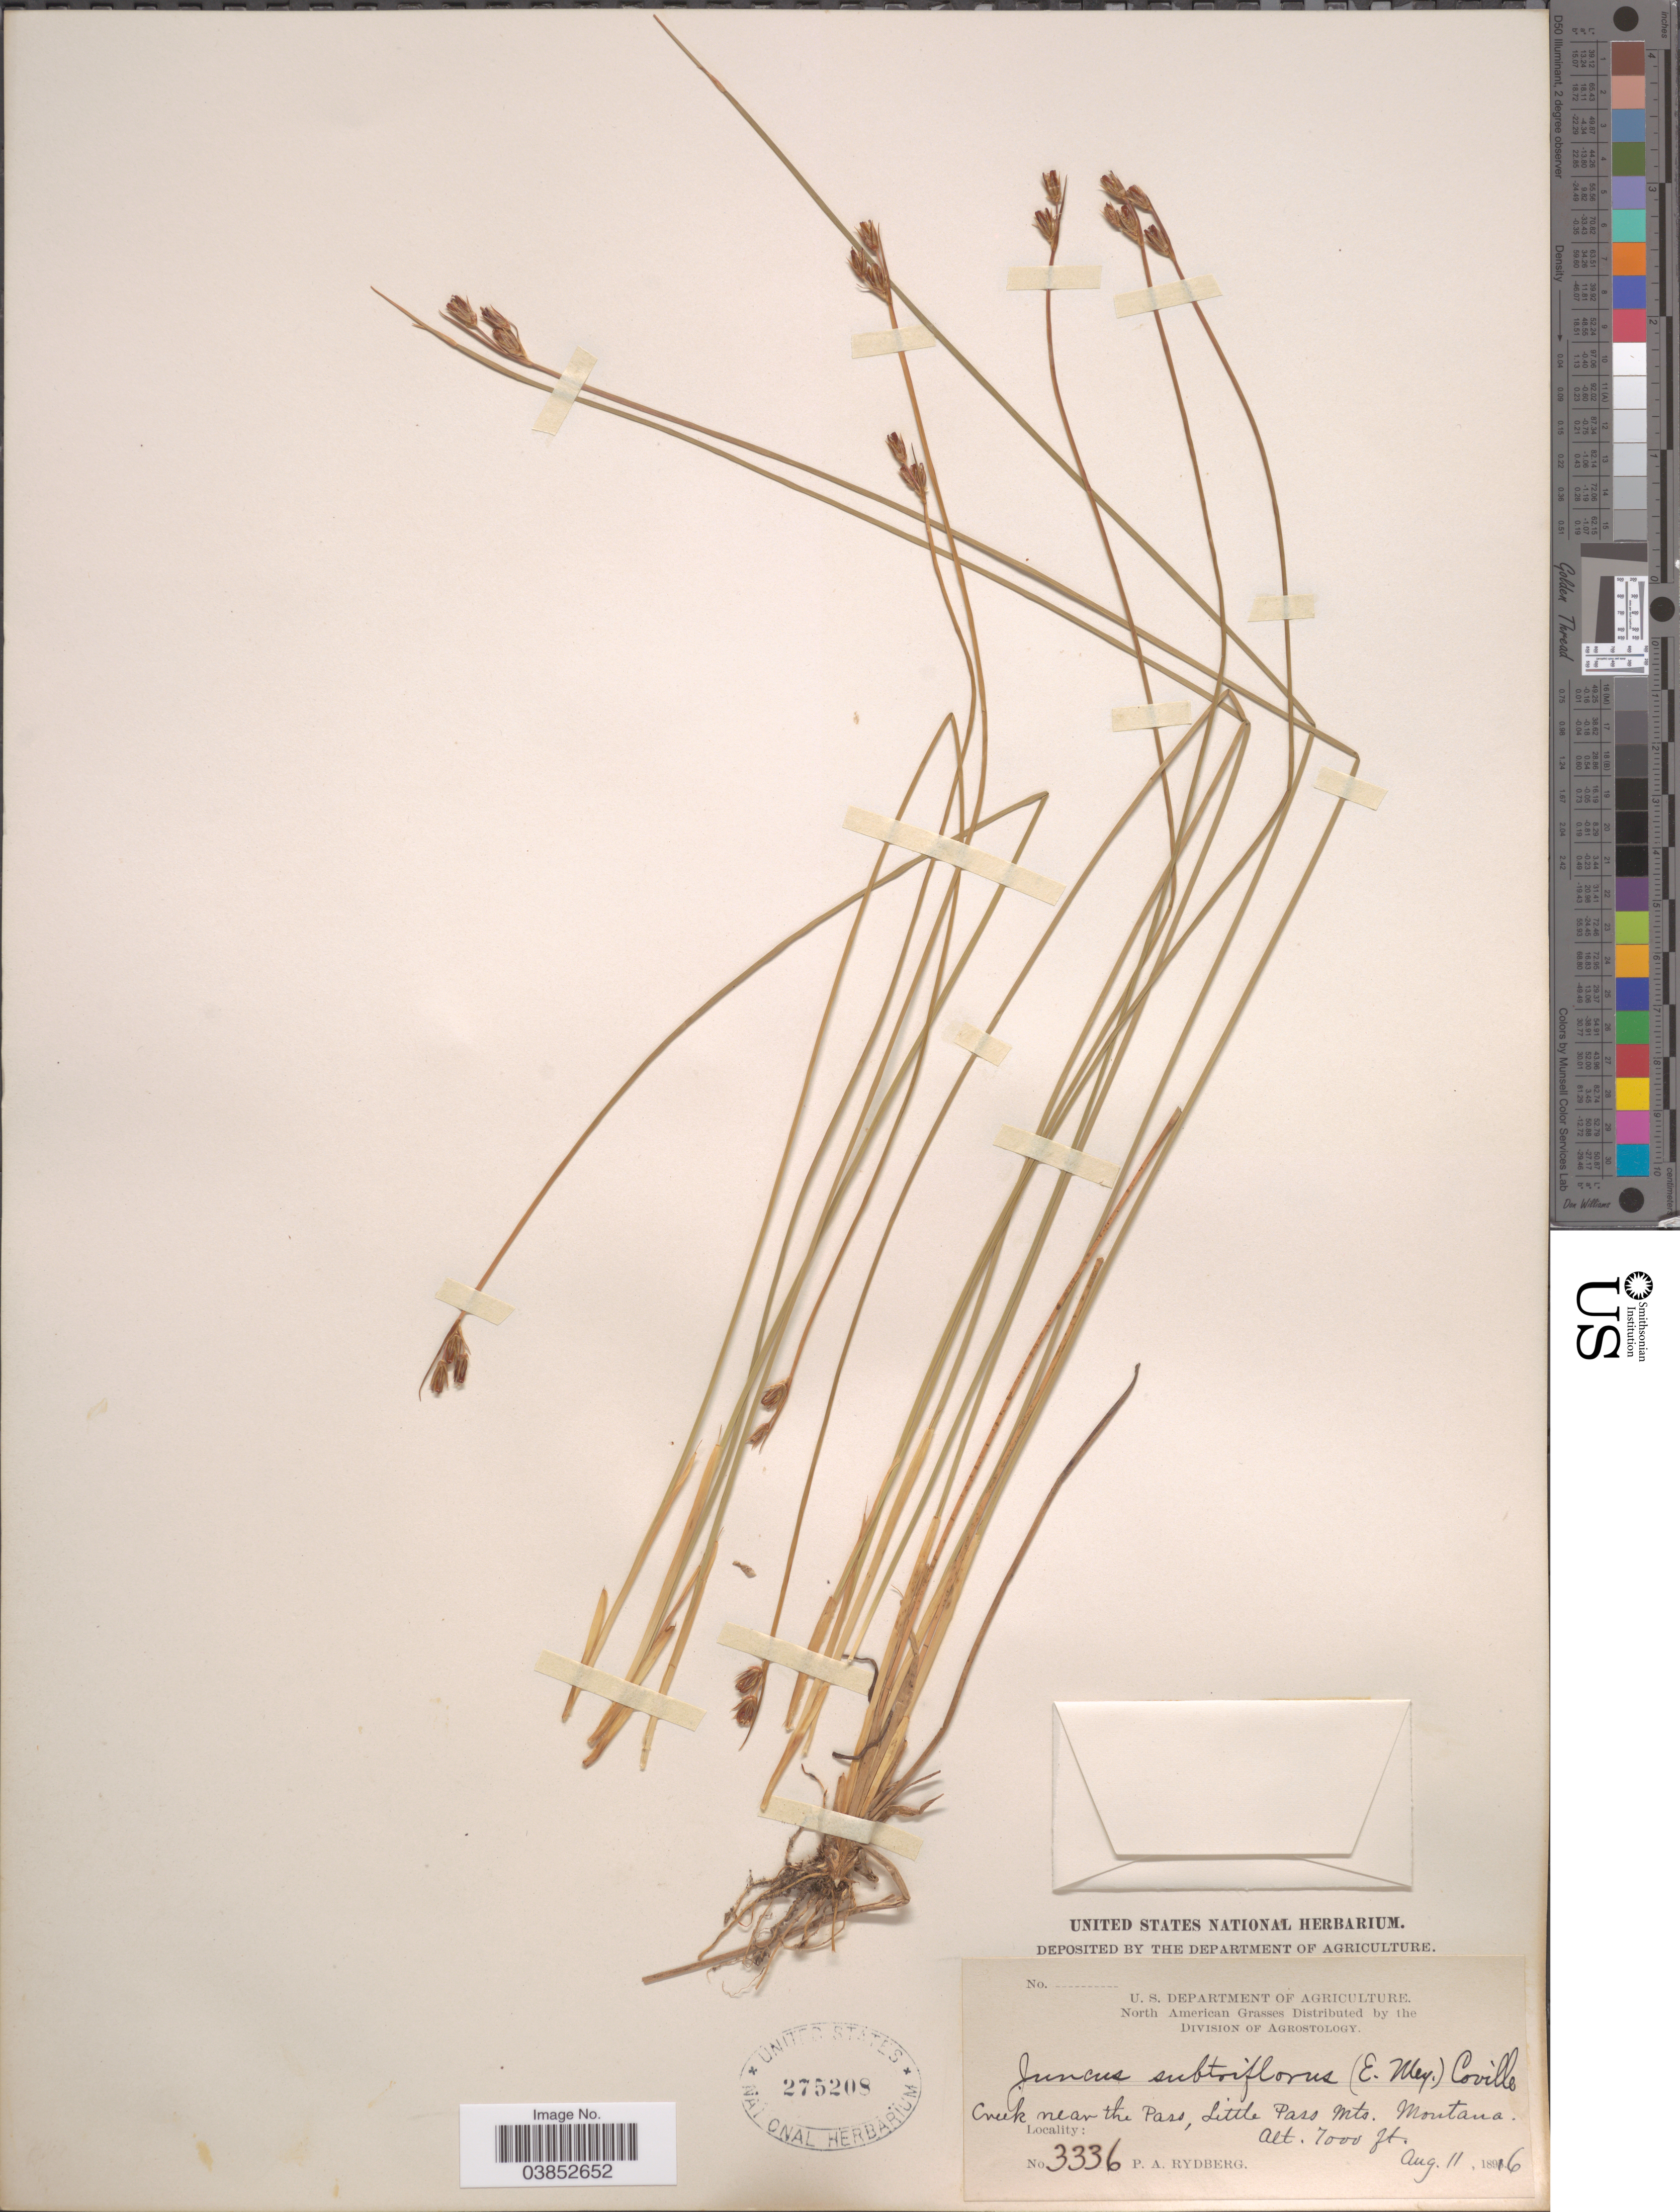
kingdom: Plantae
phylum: Tracheophyta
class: Liliopsida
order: Poales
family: Juncaceae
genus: Juncus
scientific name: Juncus drummondii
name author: E. Mey.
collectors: P. A. Rydberg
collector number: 3336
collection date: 1896-08-11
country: United States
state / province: Montana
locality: Creek near the Pass, Little Pass Mts.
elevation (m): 2134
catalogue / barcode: US 275208